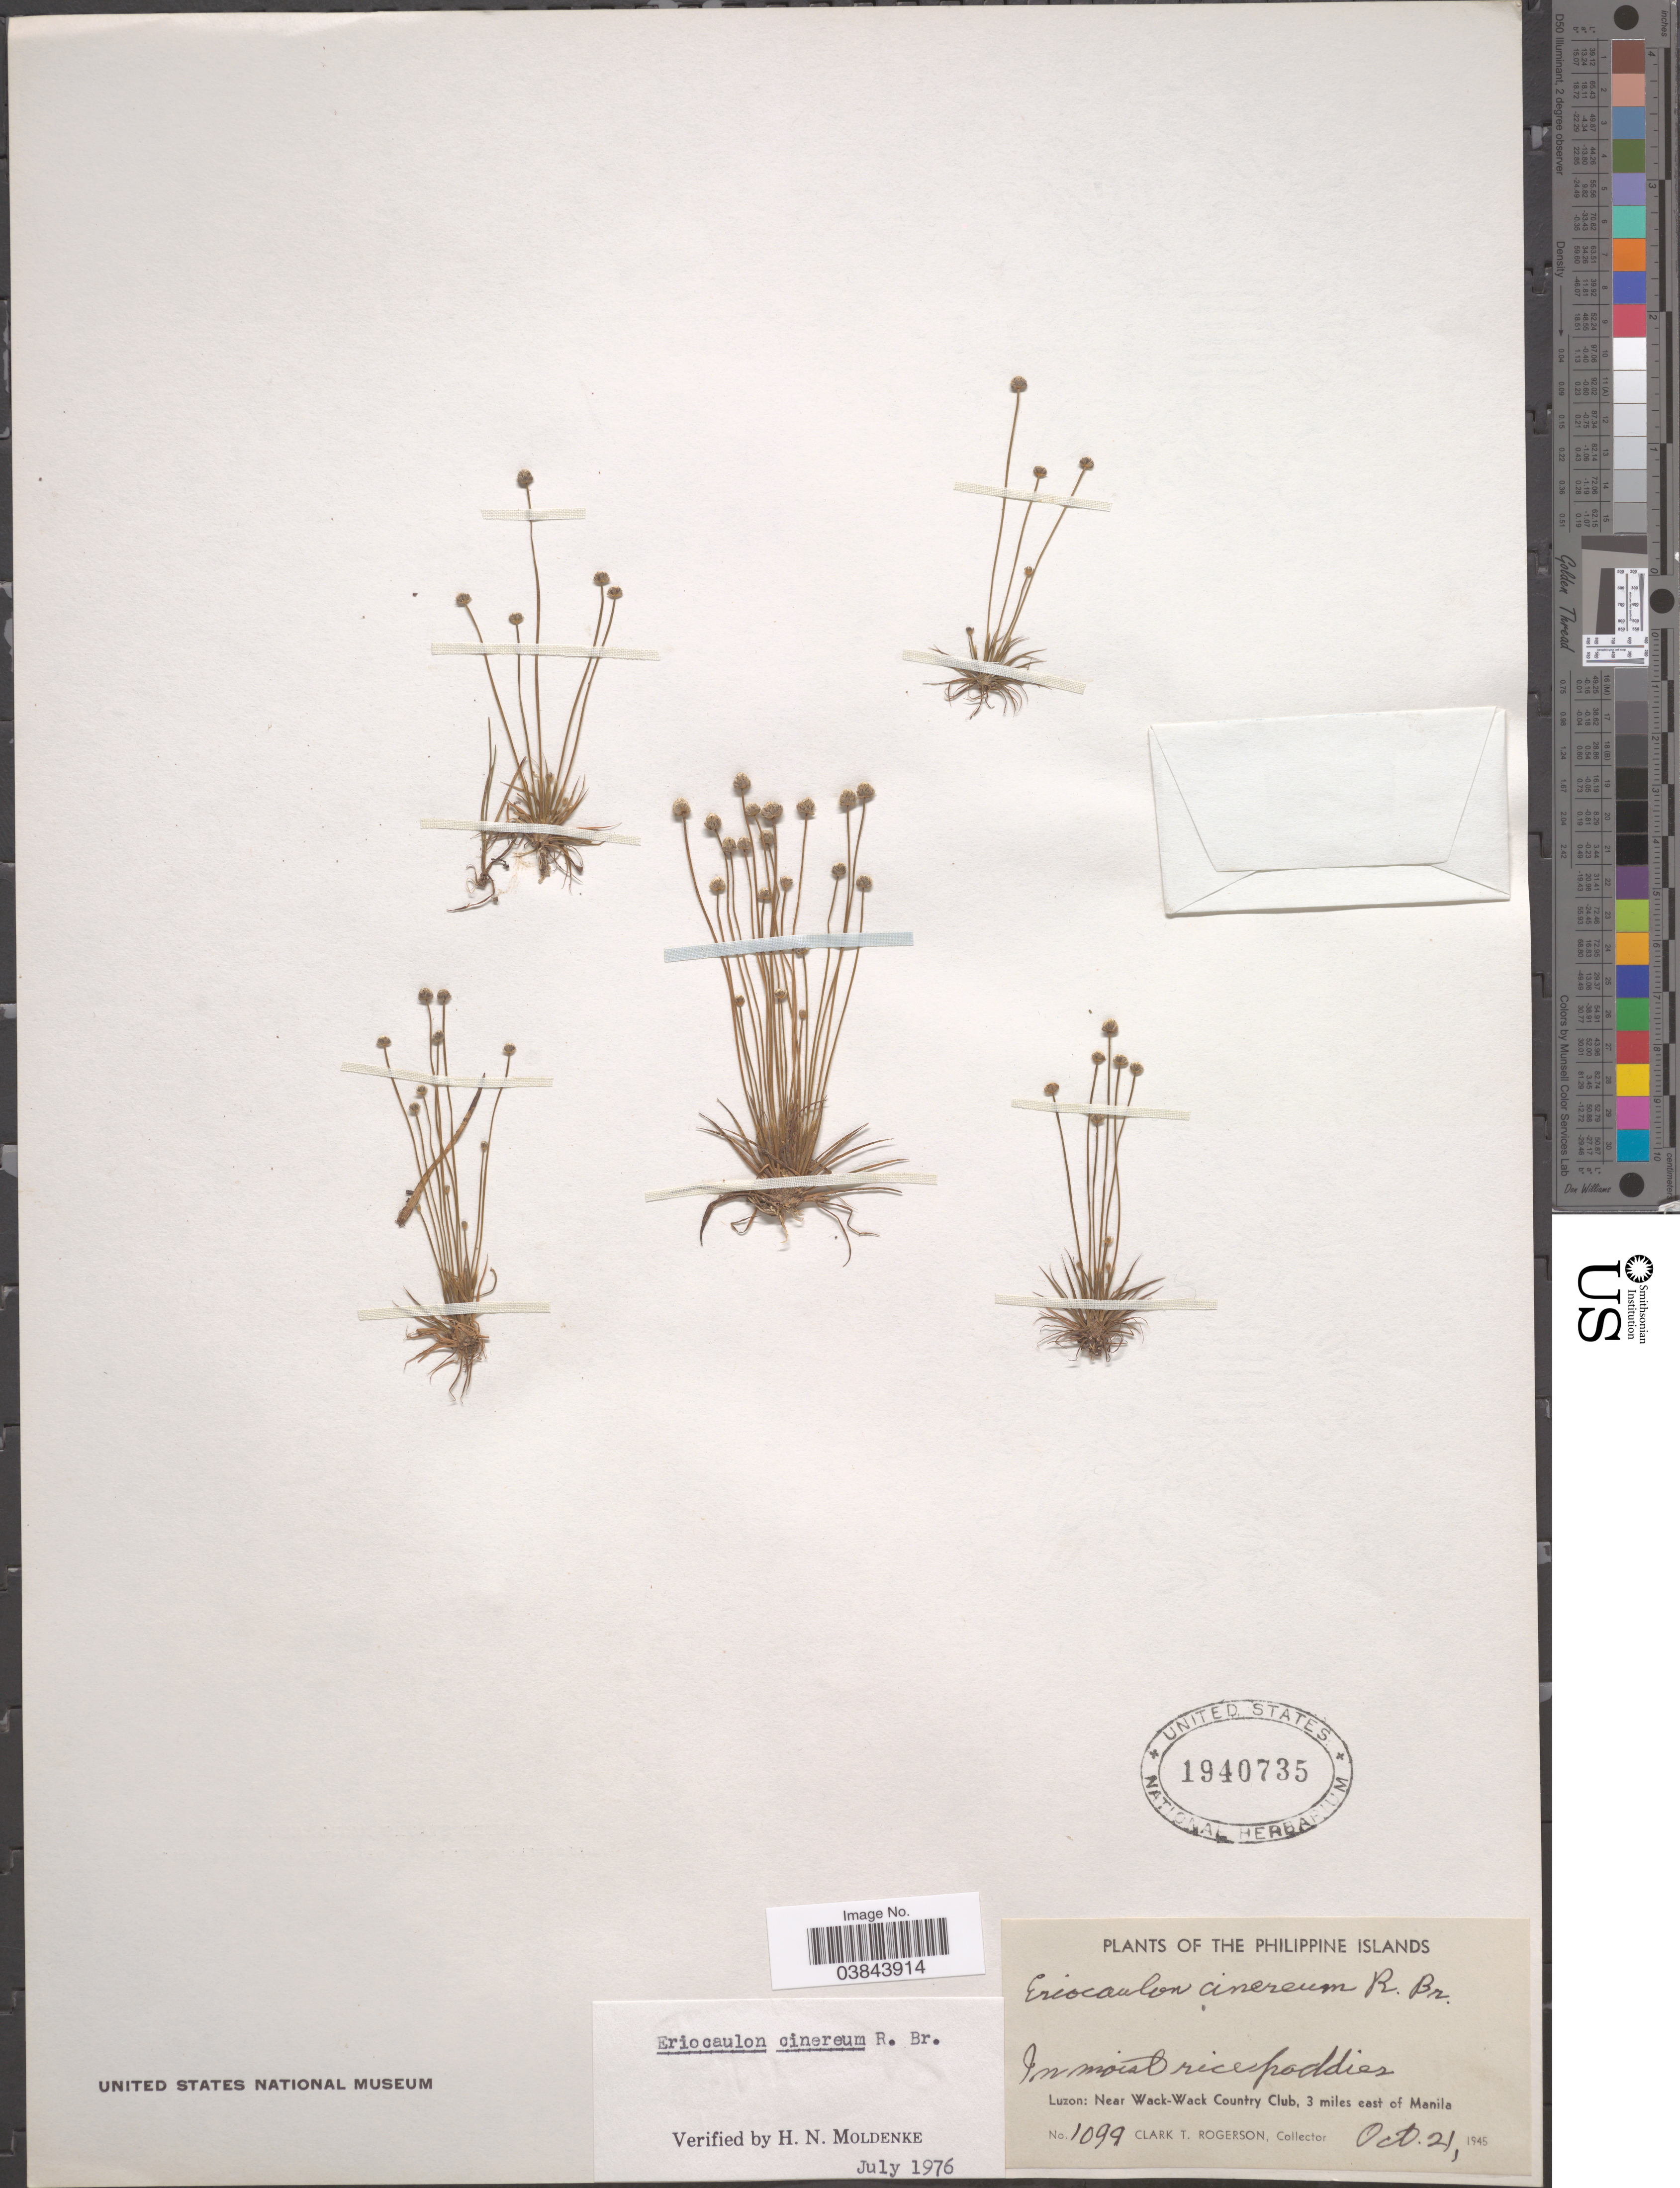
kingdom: Plantae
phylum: Tracheophyta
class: Liliopsida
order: Poales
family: Eriocaulaceae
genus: Eriocaulon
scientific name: Eriocaulon cinereum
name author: R. Br.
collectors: C. Rogerson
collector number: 1099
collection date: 1945-10-21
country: Philippines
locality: Philippine Islands. Luzon: Near Wack-Wack Country Club, 3 miles east of Manila.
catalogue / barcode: US 1940735